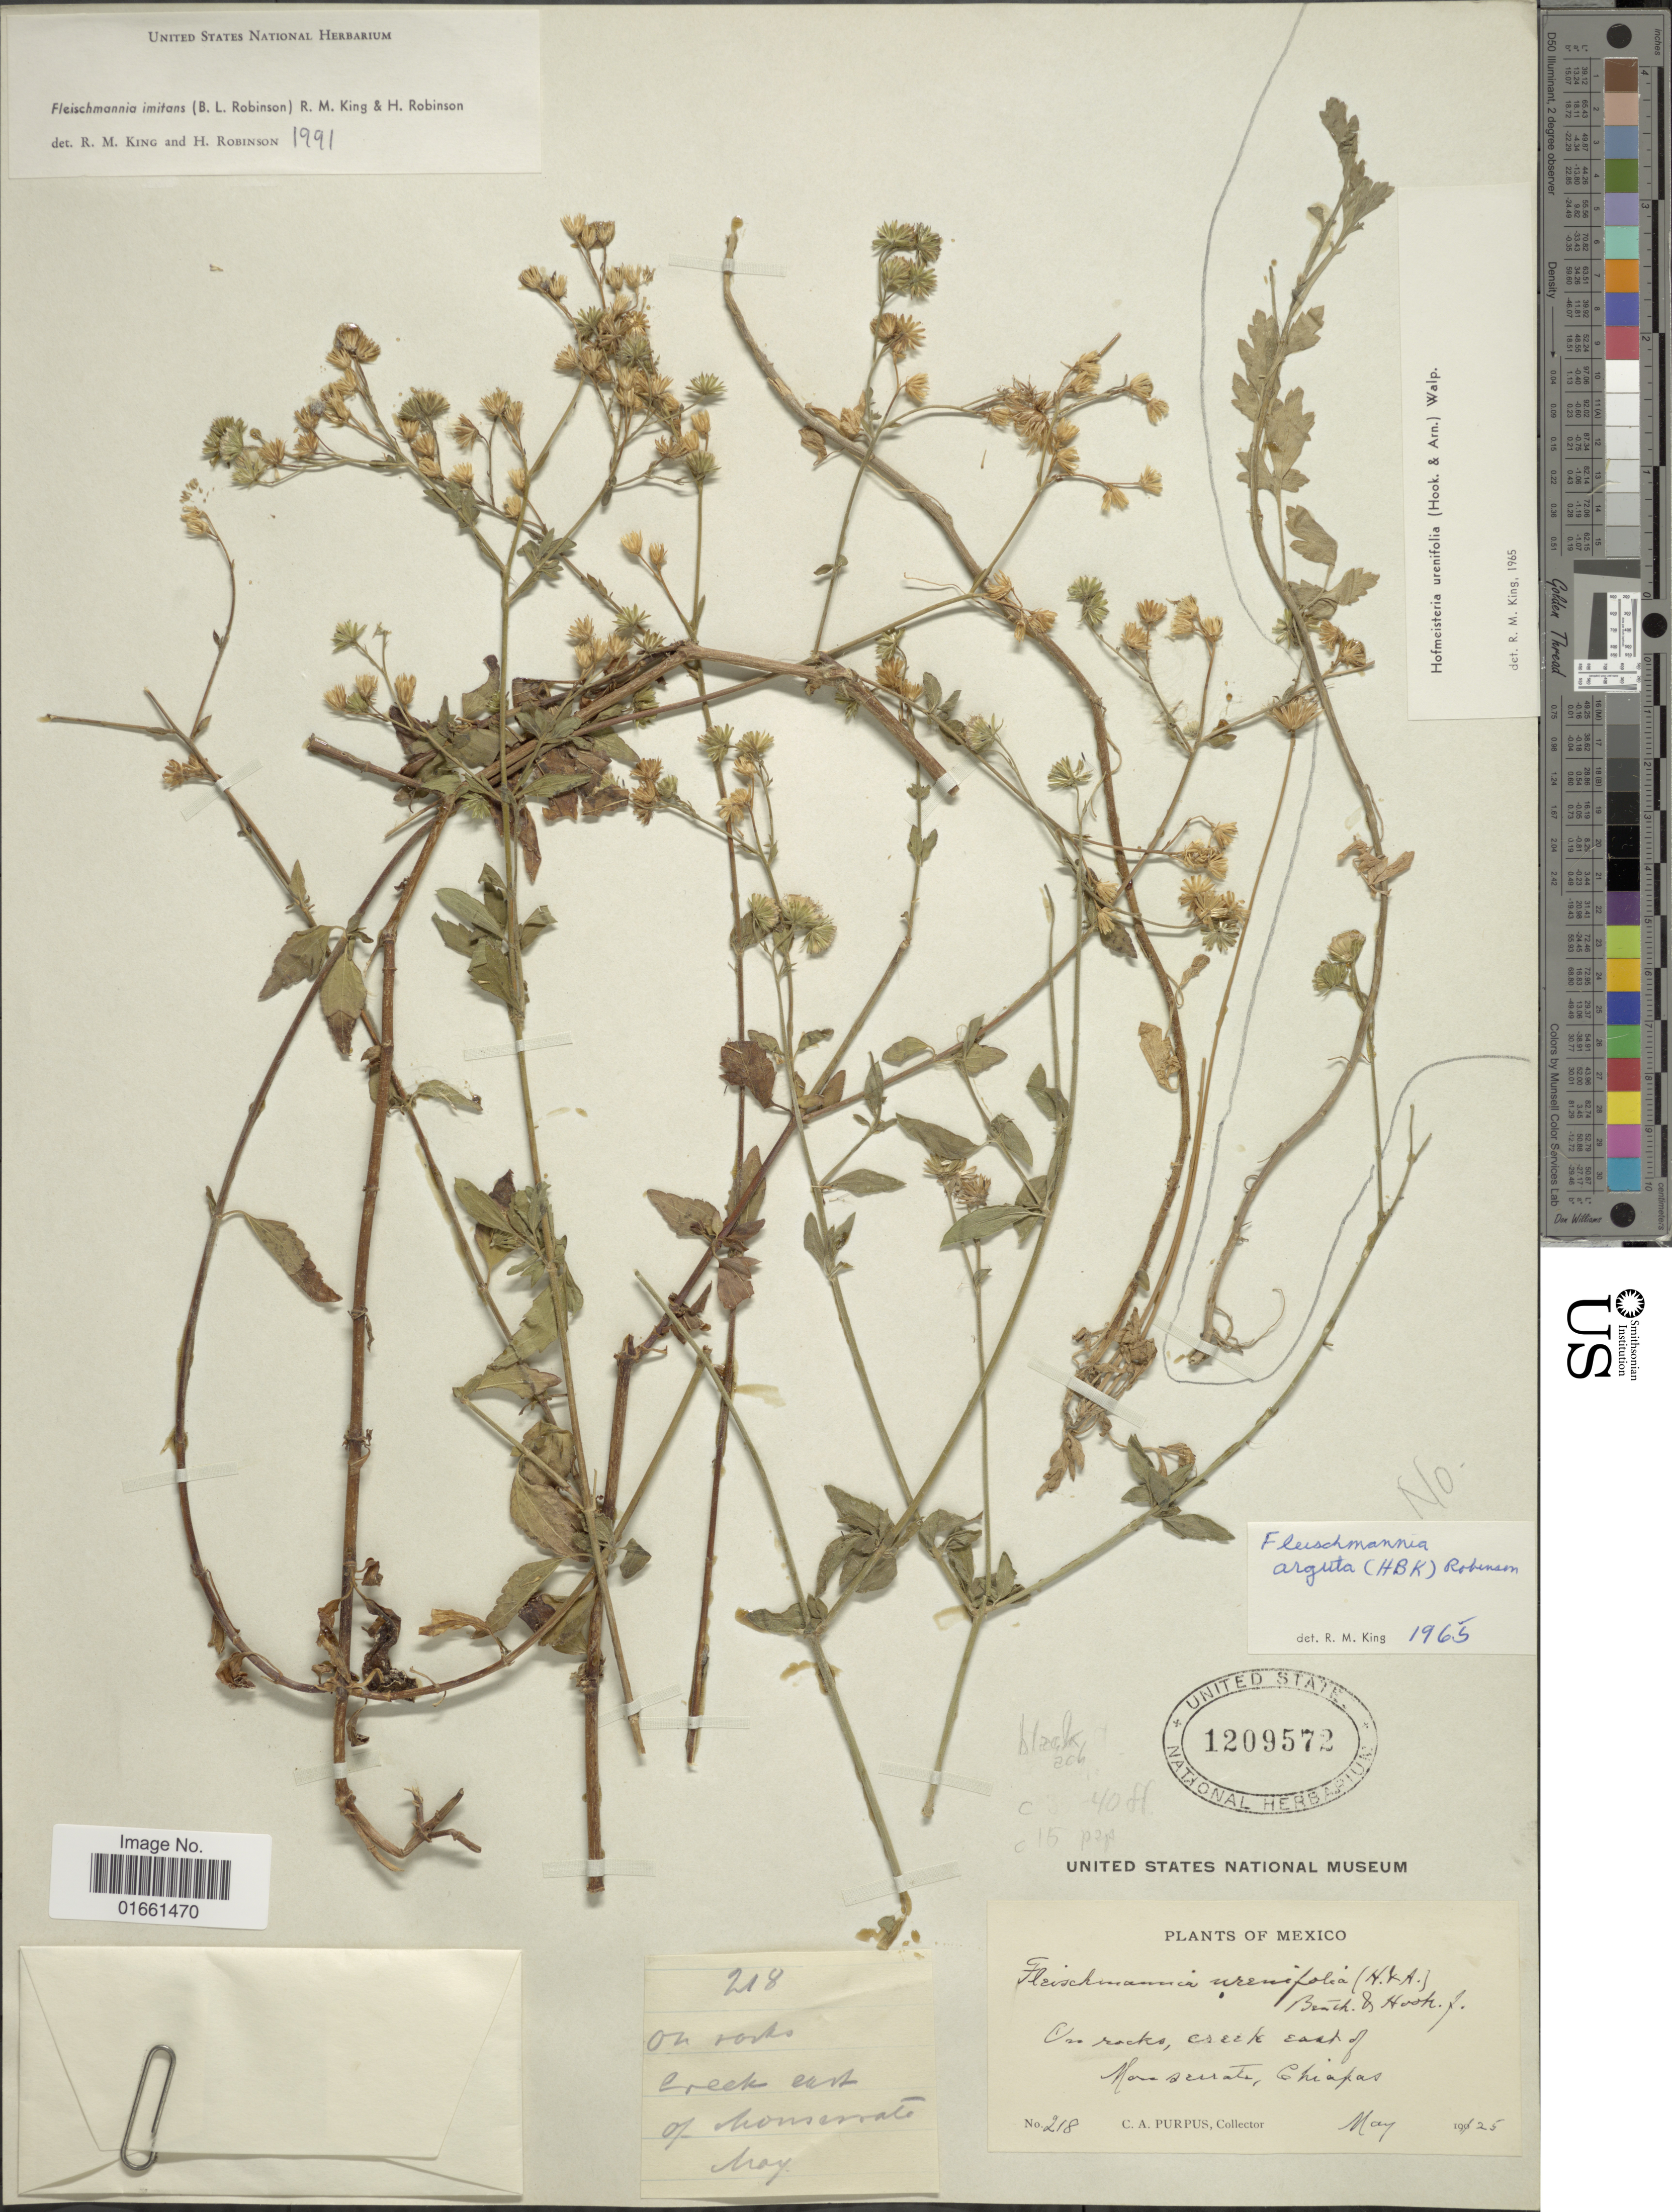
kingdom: Plantae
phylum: Tracheophyta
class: Magnoliopsida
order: Asterales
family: Asteraceae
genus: Fleischmannia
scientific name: Fleischmannia imitans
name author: (B.L. Rob.) R.M. King & H. Rob.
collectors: C. A. Purpus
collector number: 218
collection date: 1925-05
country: Mexico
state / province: Chiapas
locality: On rocks. Creek east of Montserrat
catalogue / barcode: US 1209572